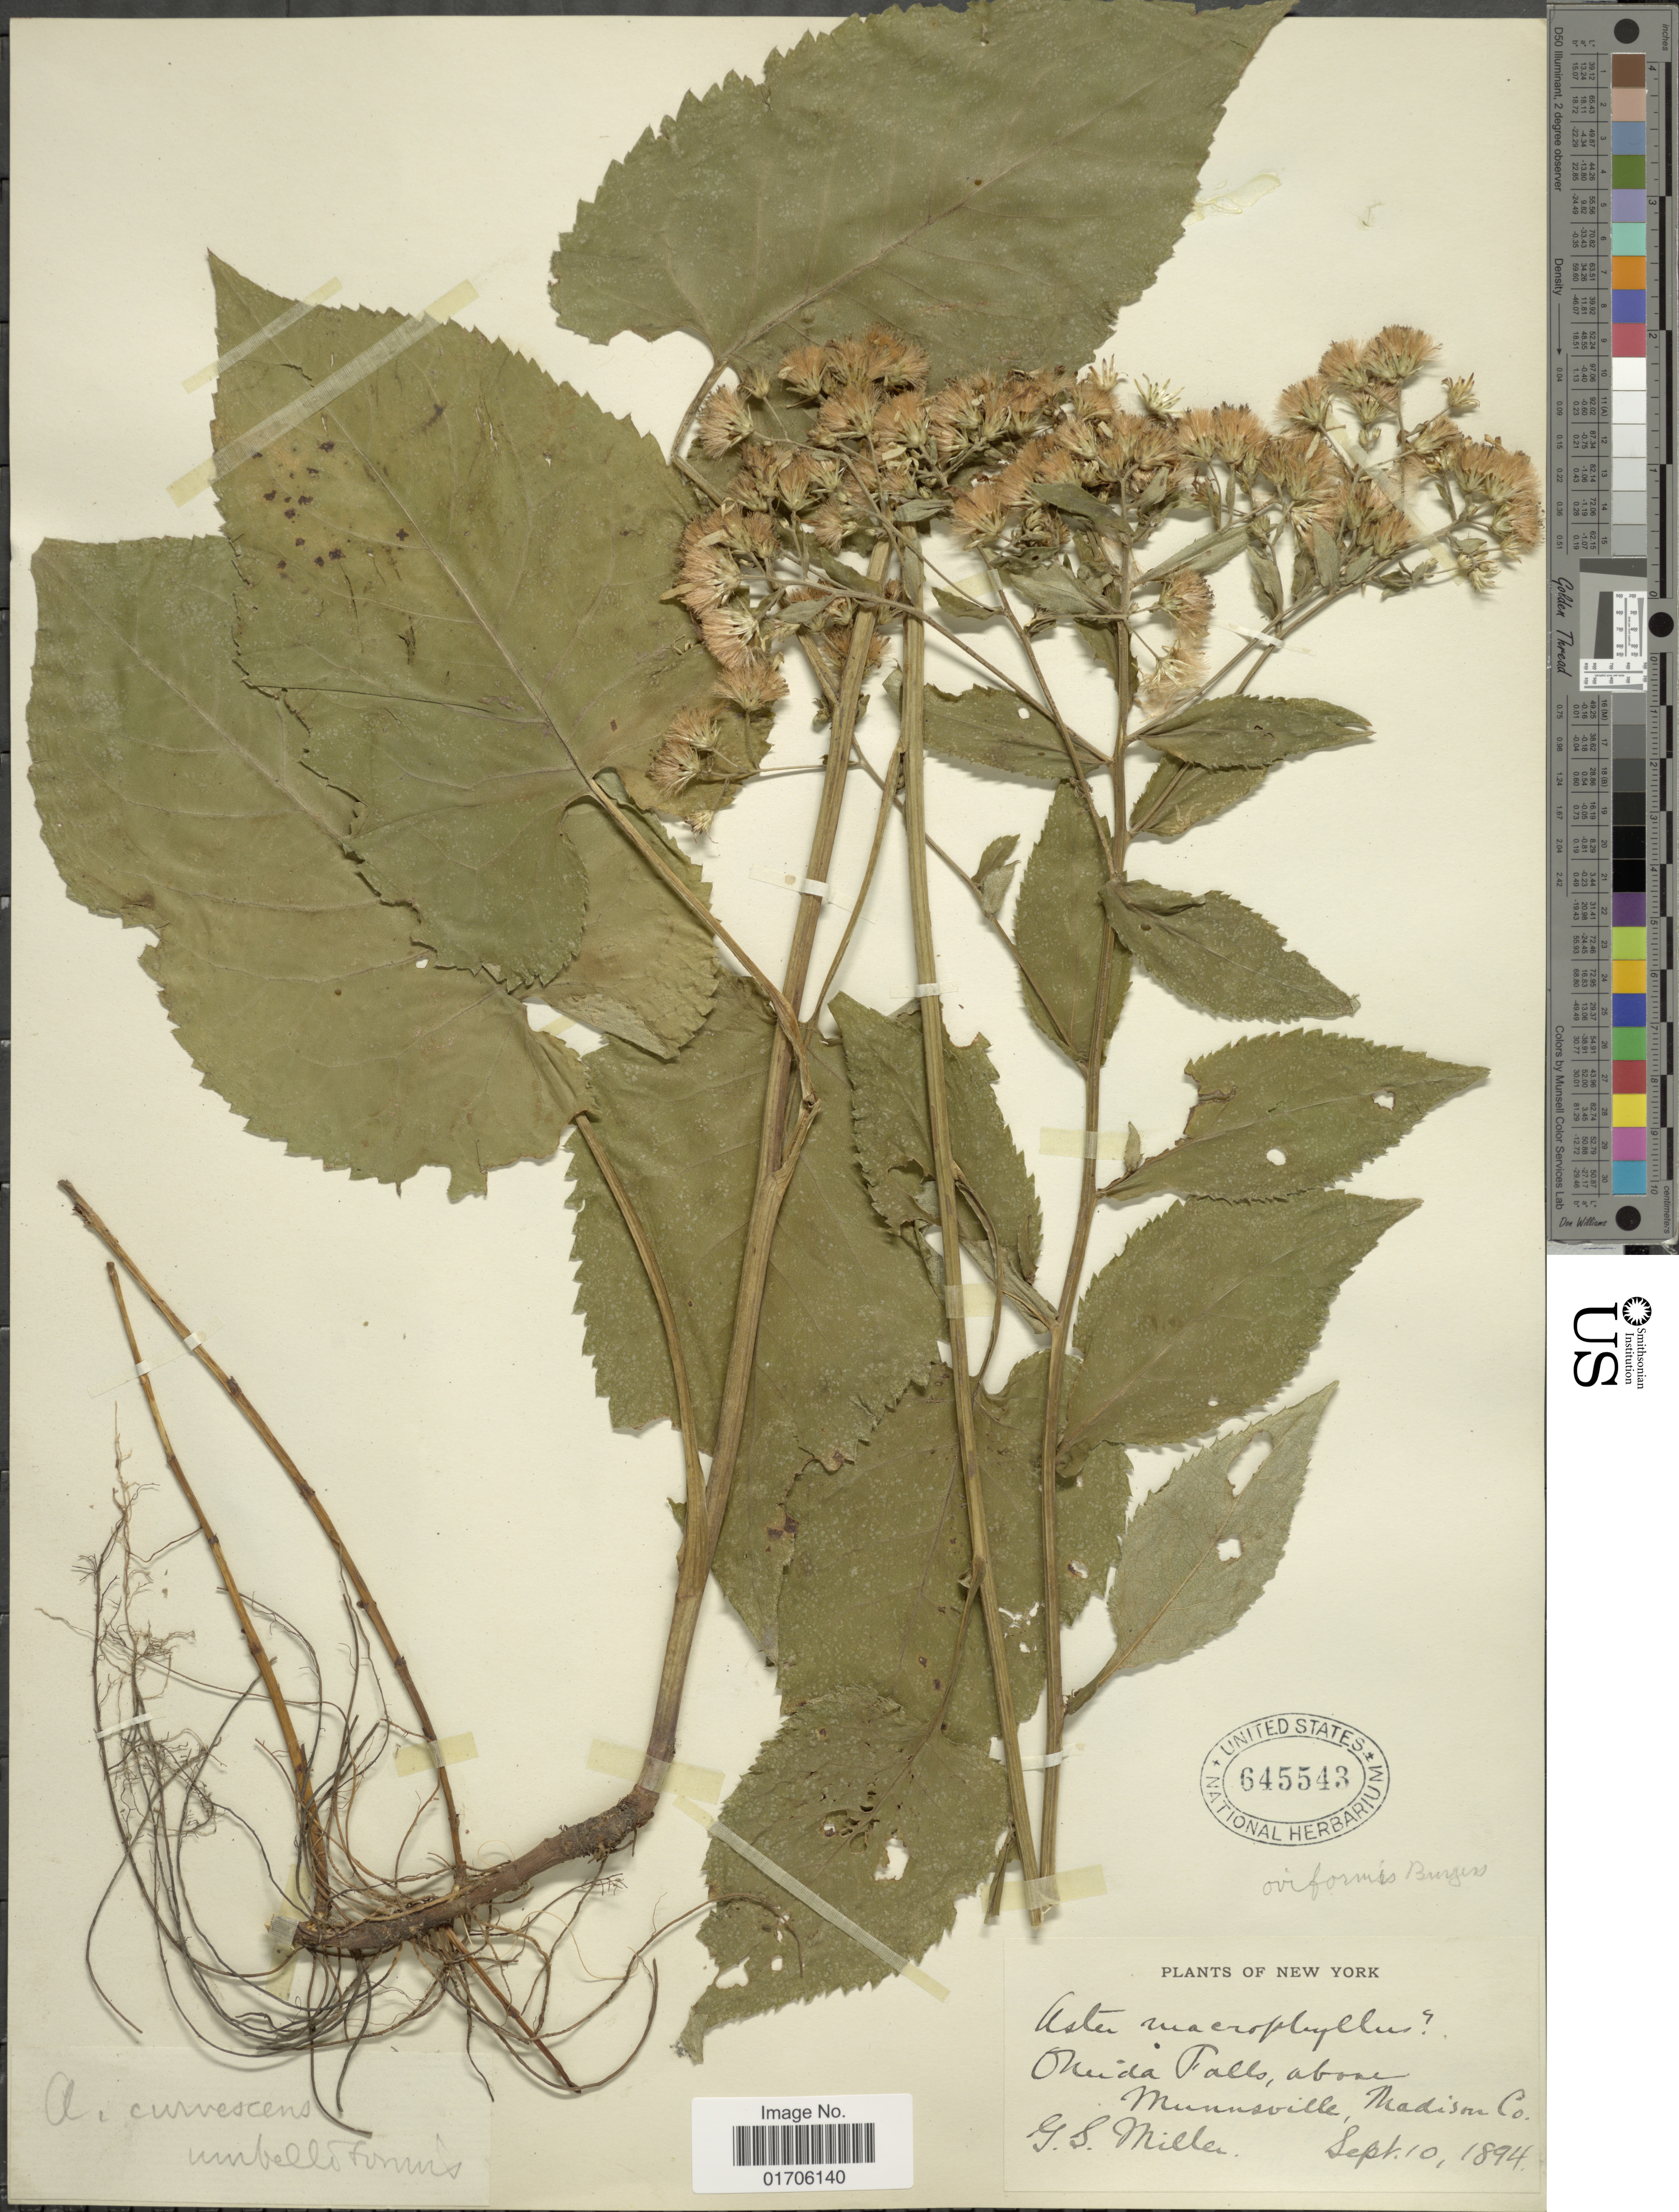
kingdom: Plantae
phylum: Tracheophyta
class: Magnoliopsida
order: Asterales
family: Asteraceae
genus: Aster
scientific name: Aster oviformis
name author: E.S. Burgess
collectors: G. S. Miller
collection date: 1894-09-10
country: United States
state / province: New York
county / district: Oneida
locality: New York. Oneida Falls, above Munnsville, Madison Co.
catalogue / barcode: US 645543